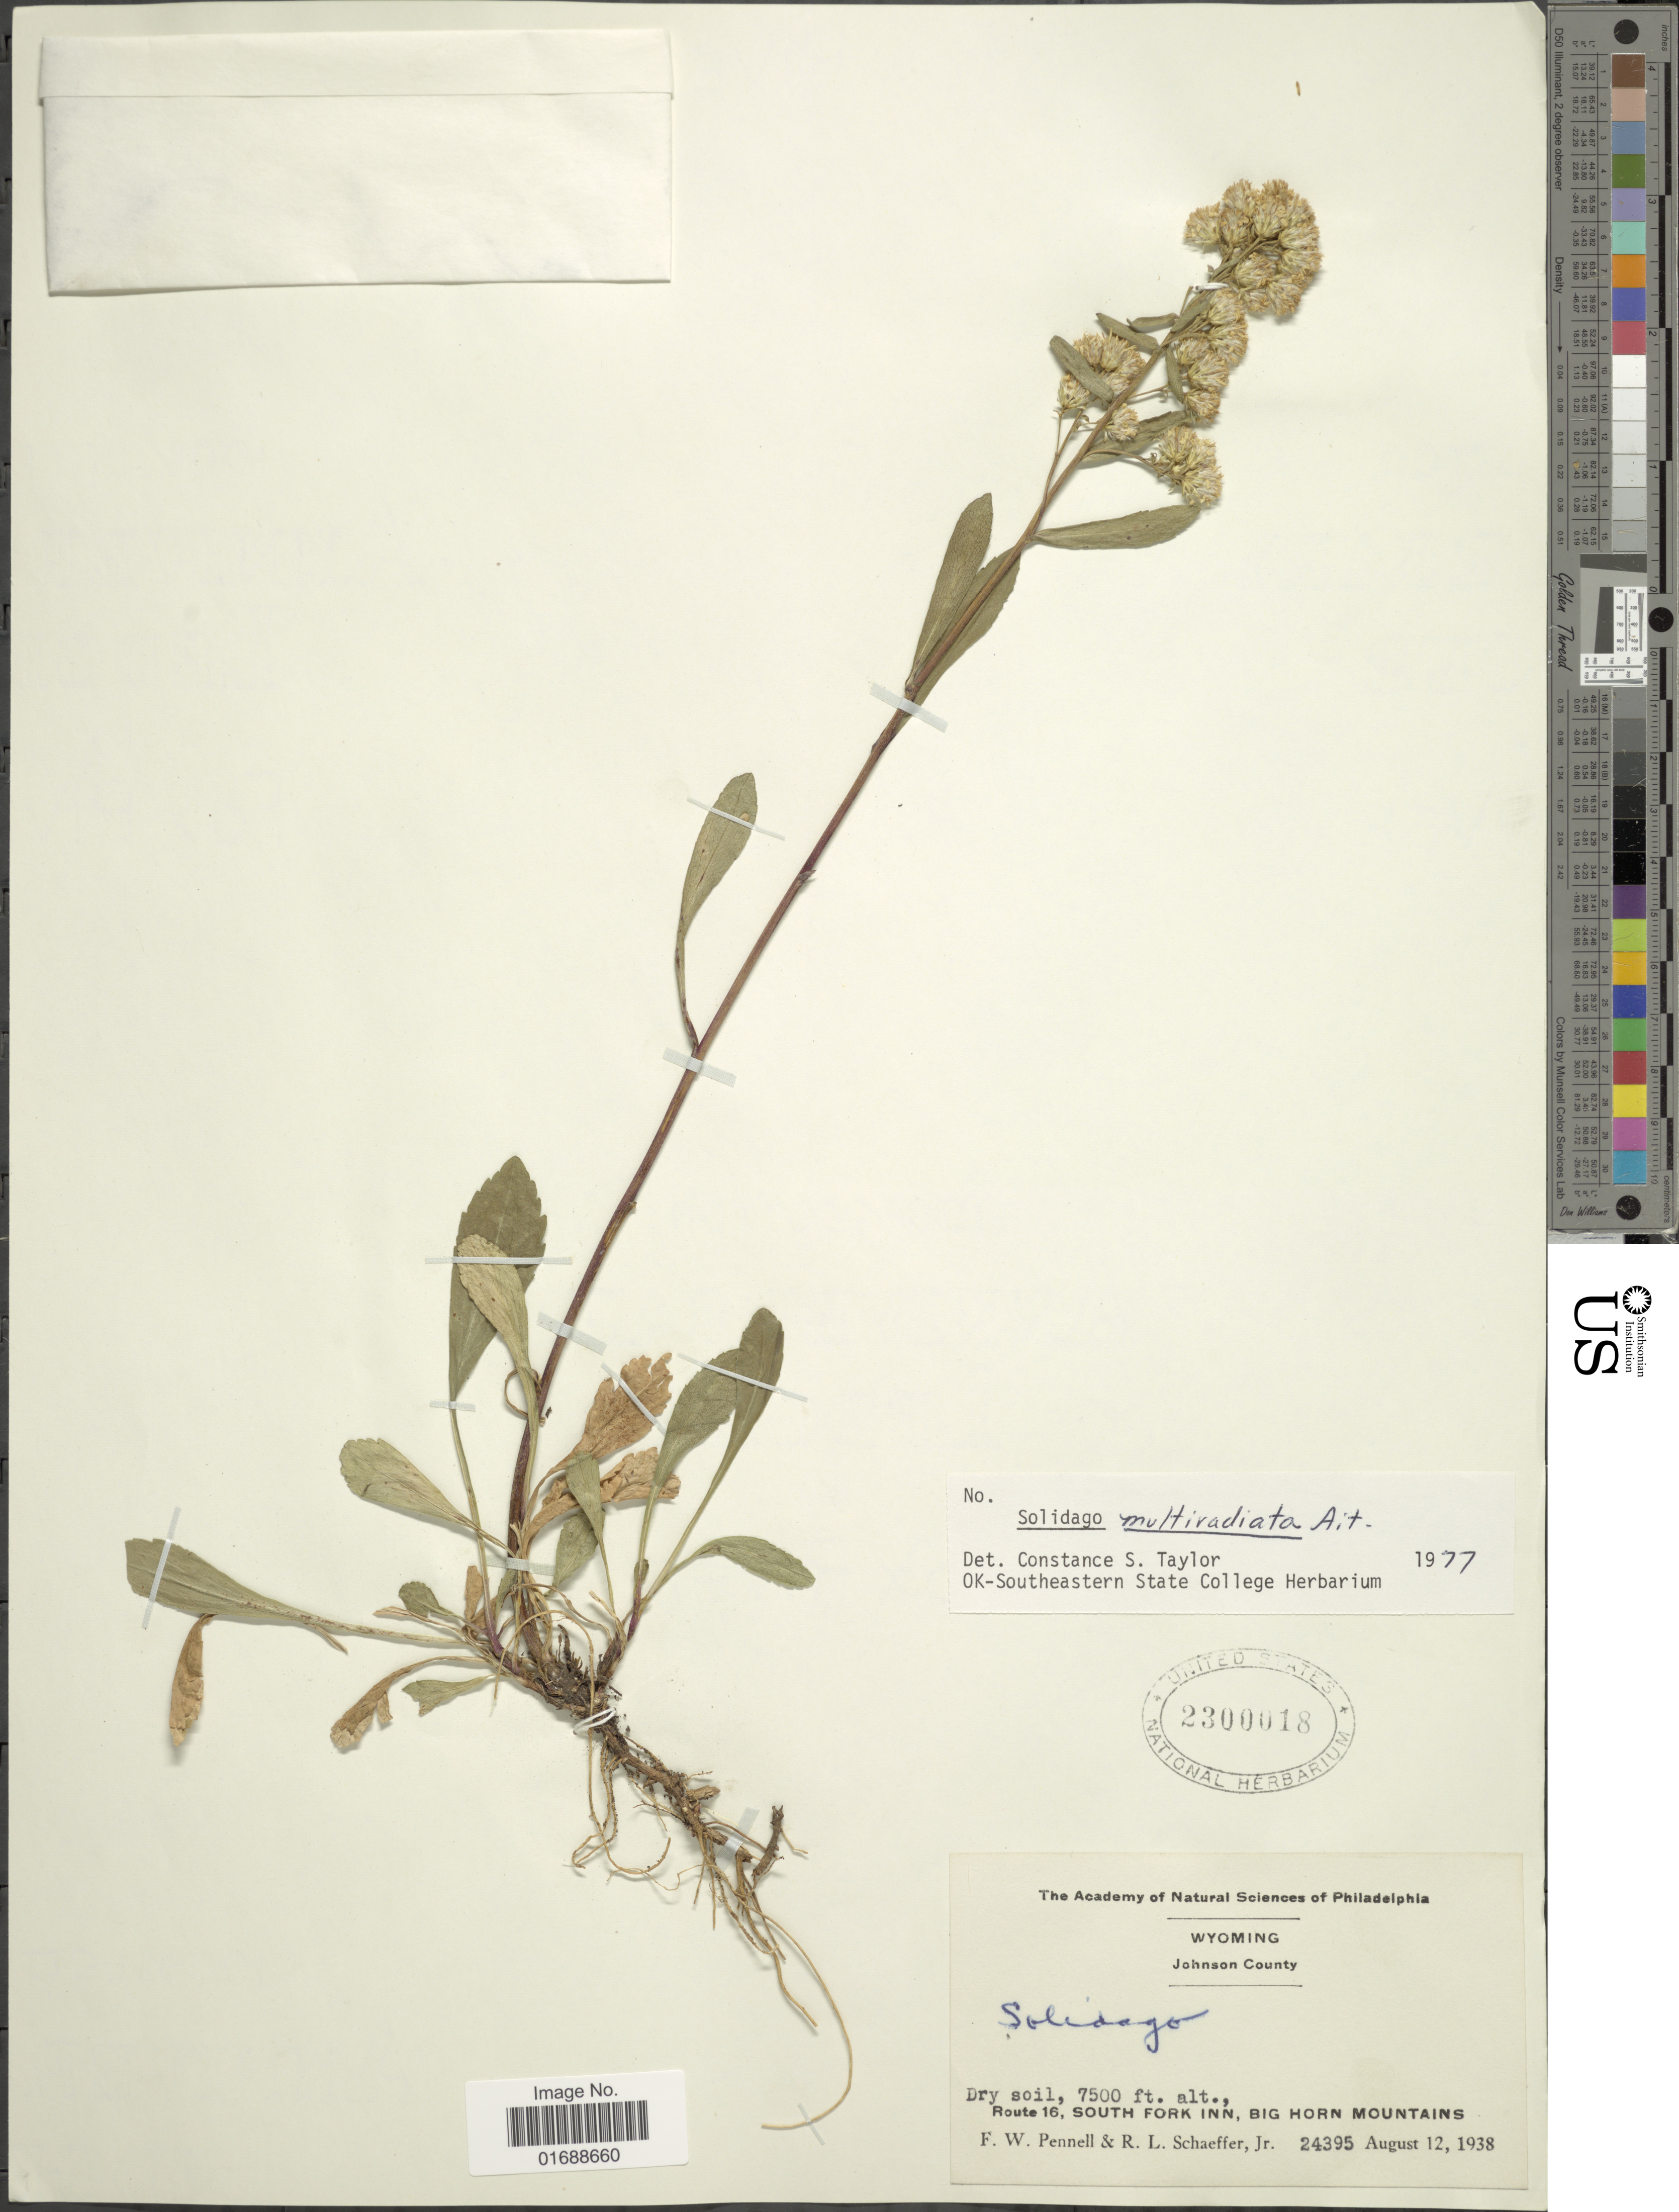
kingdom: Plantae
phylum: Tracheophyta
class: Magnoliopsida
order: Asterales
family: Asteraceae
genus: Solidago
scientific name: Solidago multiradiata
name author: Aiton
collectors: F. W. Pennell & R. L. Schaeffer Jr.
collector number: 24395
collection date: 1938-08-12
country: United States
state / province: Wyoming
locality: Johnson County, Route 16, South Fork Inn, Big Horn Mountains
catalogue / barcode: US 2300018